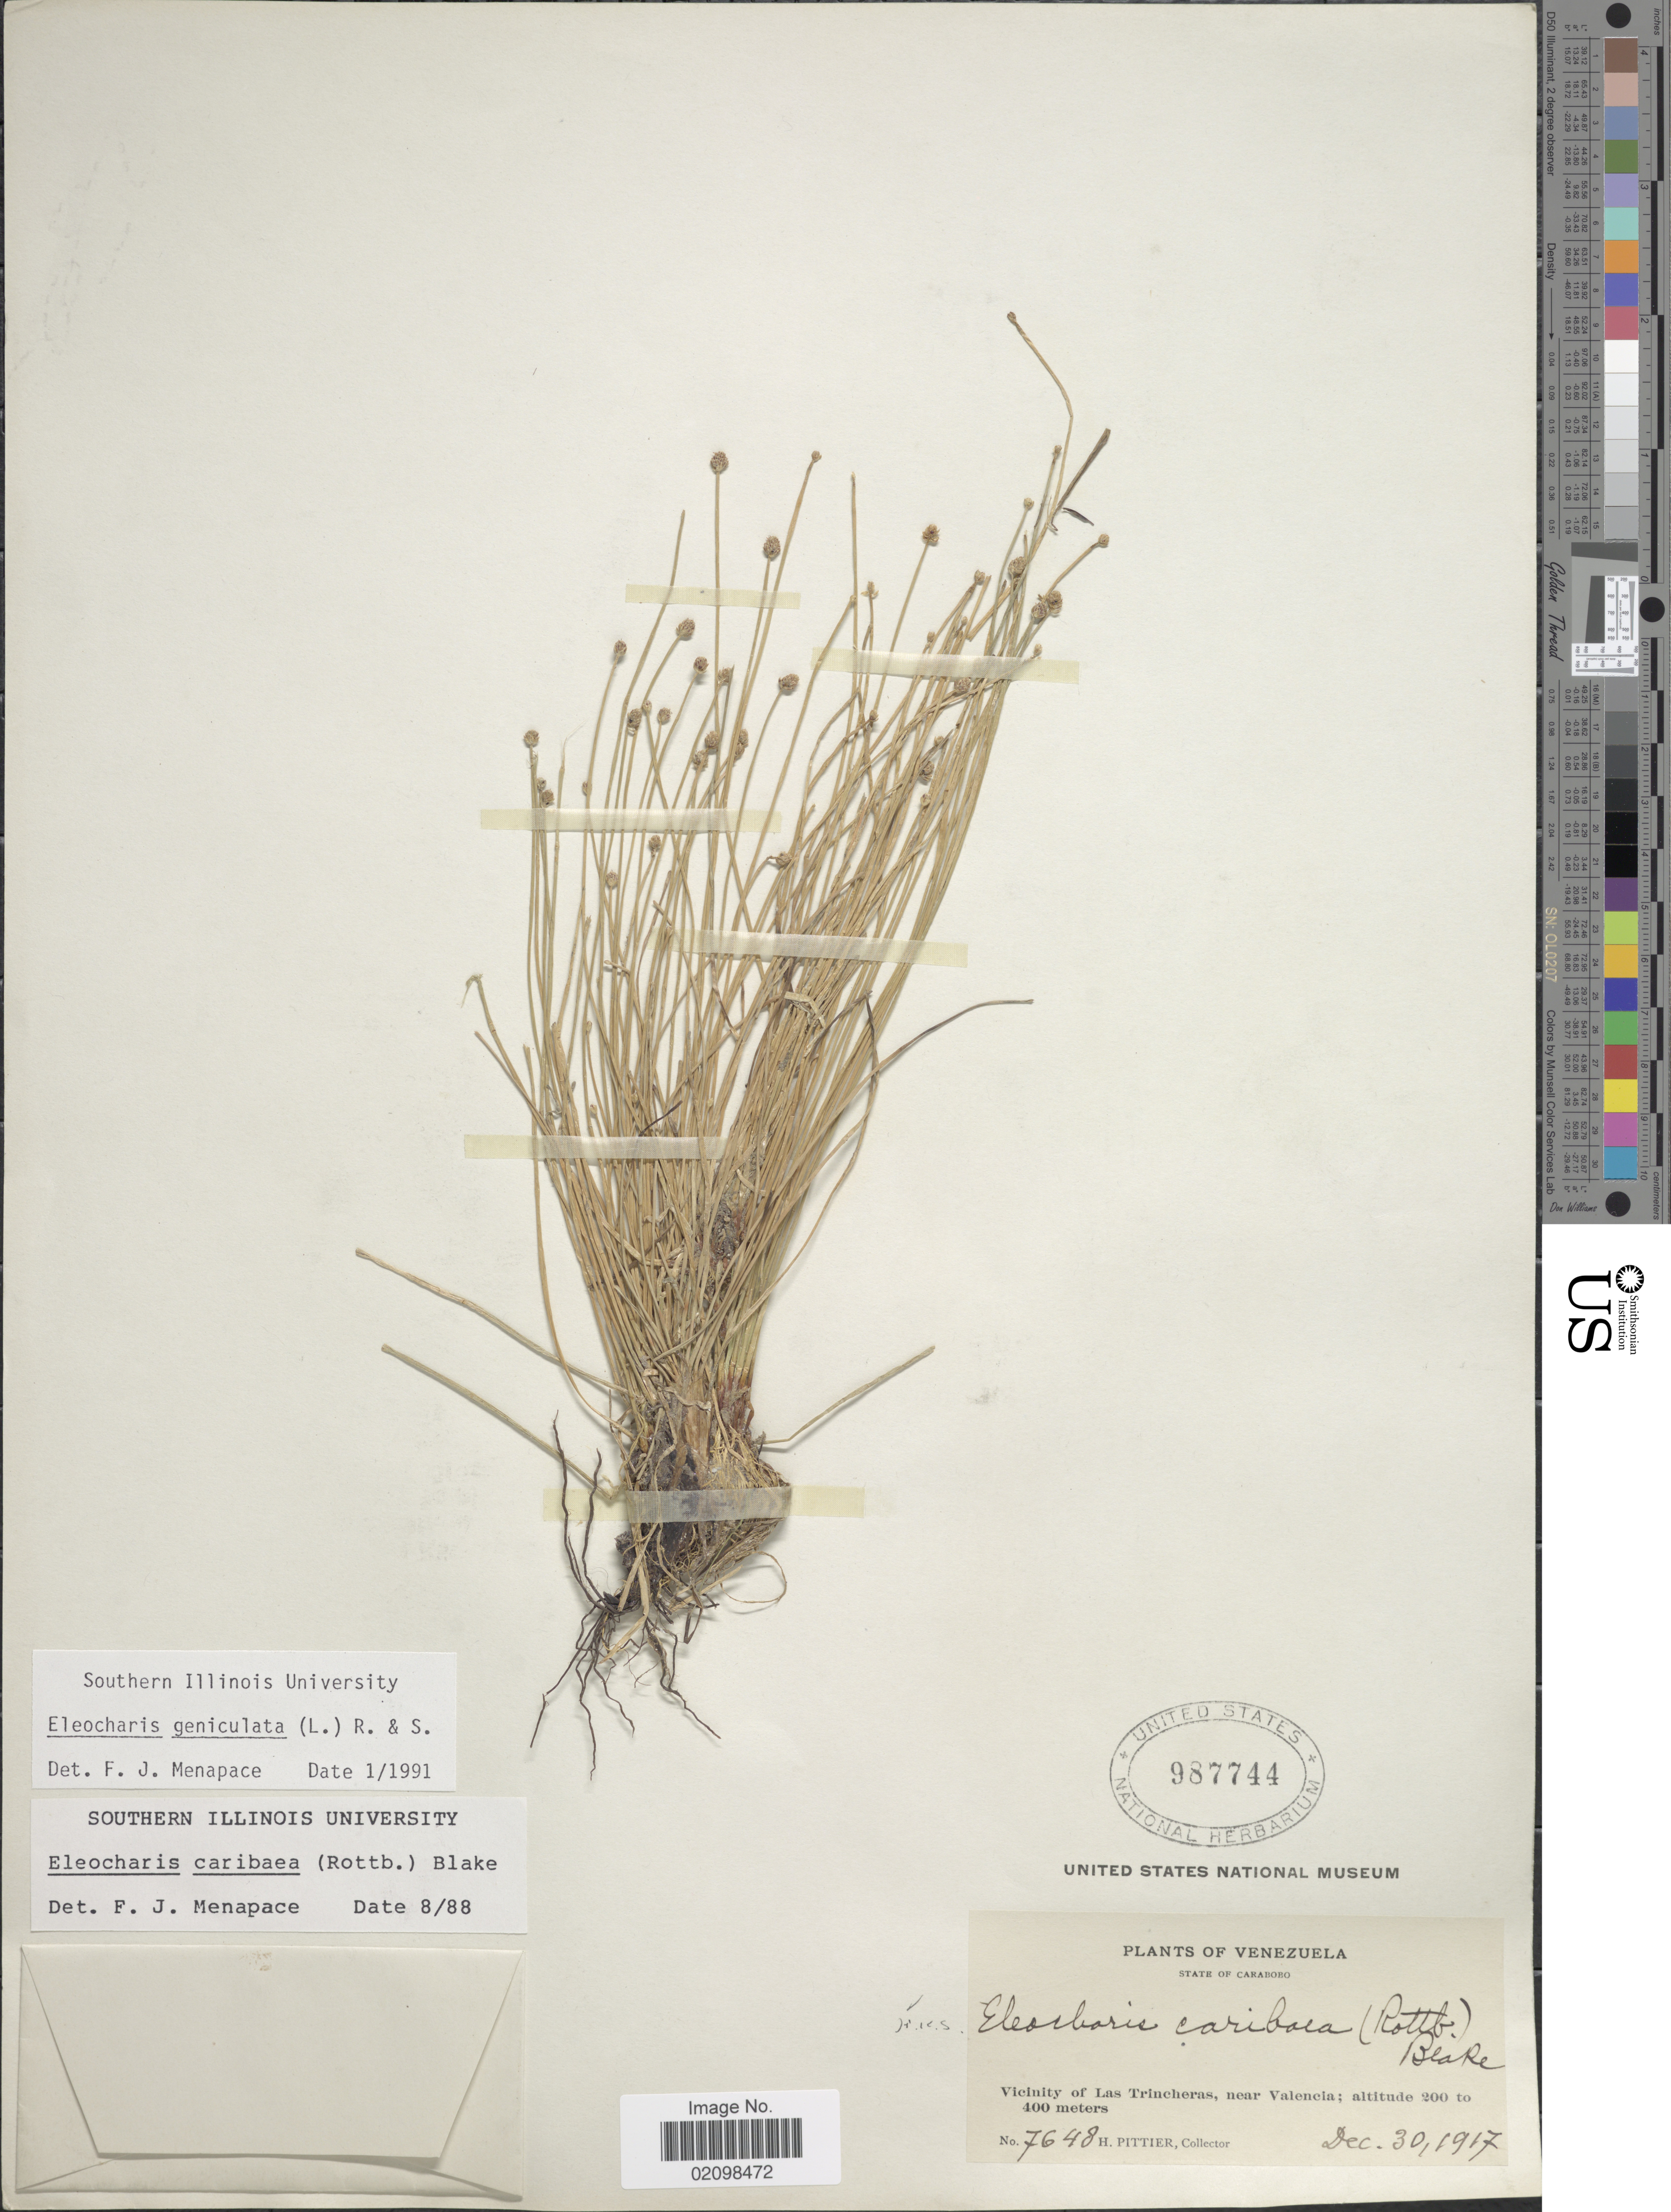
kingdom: Plantae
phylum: Tracheophyta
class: Liliopsida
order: Poales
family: Cyperaceae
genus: Eleocharis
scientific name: Eleocharis geniculata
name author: (L.) Roem. & Schult.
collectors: H. F. Pittier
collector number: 7648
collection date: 1917-12-30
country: Venezuela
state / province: Carabobo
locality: Vicinity of Las Trincheras, near Valencia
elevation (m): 200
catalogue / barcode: US 987744